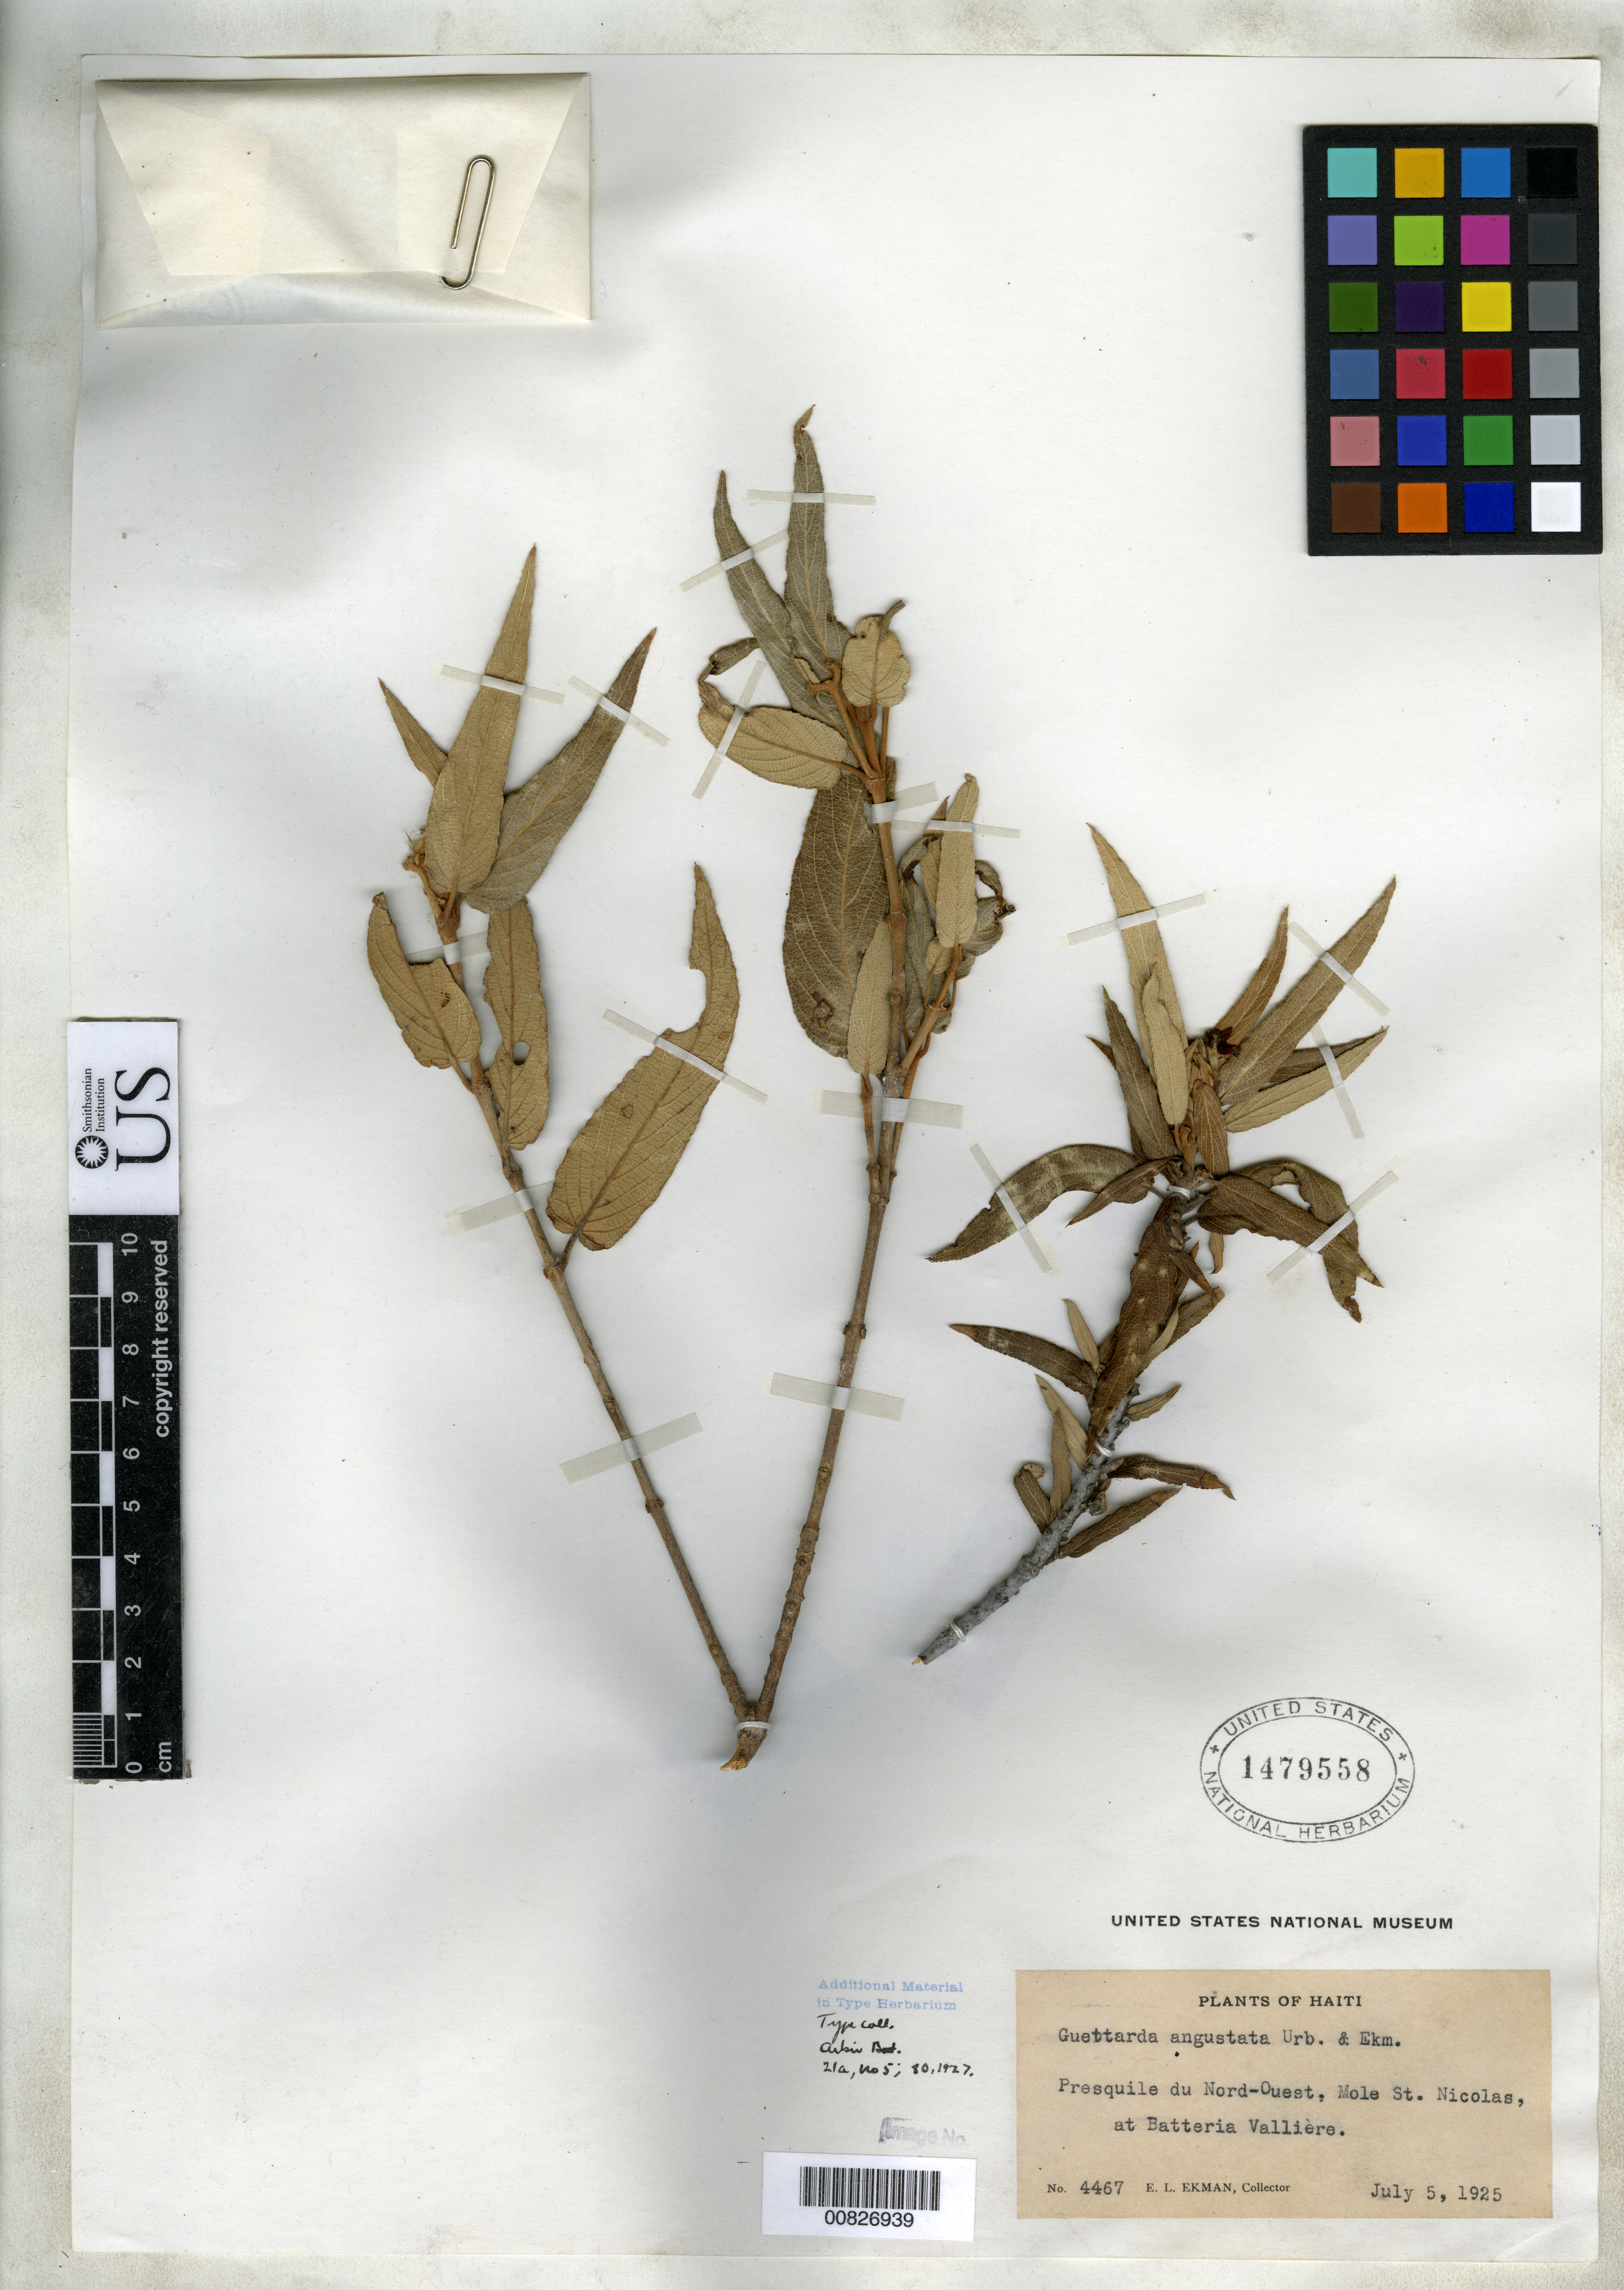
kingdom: Plantae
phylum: Tracheophyta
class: Magnoliopsida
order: Gentianales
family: Rubiaceae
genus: Guettarda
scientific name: Guettarda angustata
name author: Urb. & Ekman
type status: Isotype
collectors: E. L. Ekman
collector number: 4467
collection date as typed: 05 Jul 1925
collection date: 1925-07-05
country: Haiti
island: Hispaniola Island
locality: Presquile du Nord-Ouest, Mole St. Nicolas, at Batteria Vallière.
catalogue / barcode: US 1479558